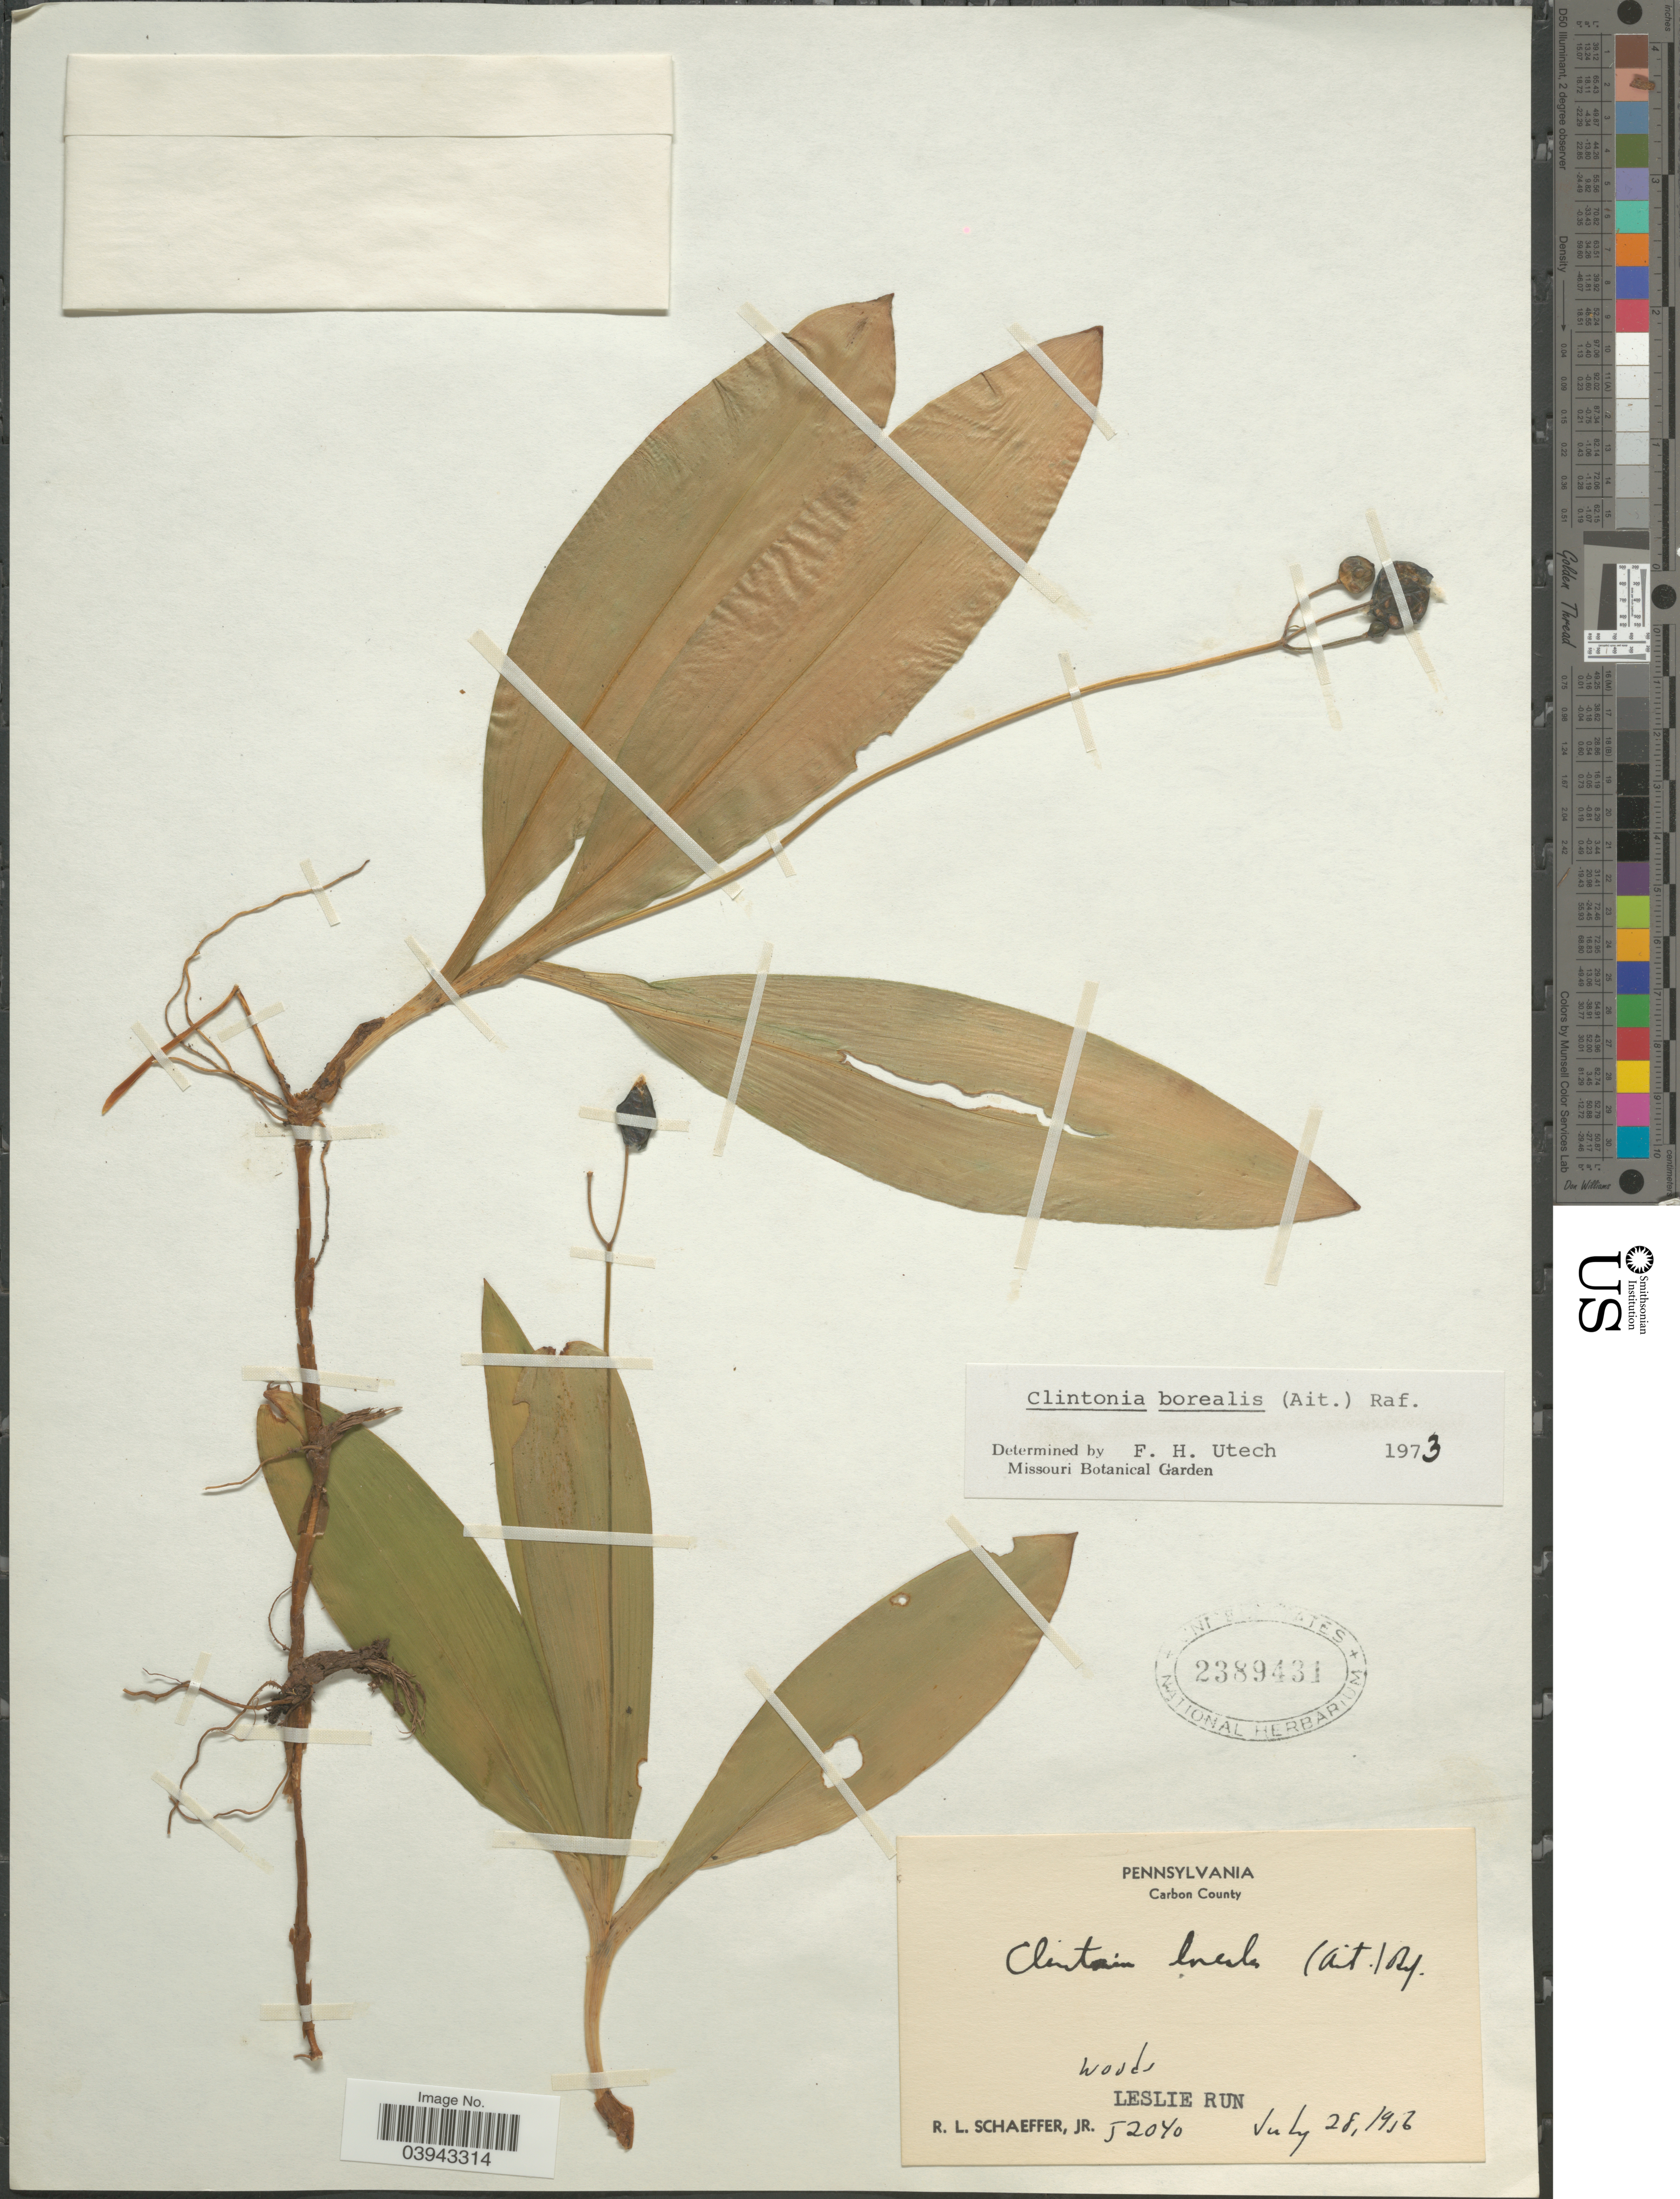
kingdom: Plantae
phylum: Tracheophyta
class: Liliopsida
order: Liliales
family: Liliaceae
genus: Clintonia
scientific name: Clintonia borealis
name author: (Aiton) Raf.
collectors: R. L. Schaeffer Jr.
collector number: T*2040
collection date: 1956-07-28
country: United States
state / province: Pennsylvania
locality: Carbon County. Leslie Run.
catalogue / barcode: US 2389431